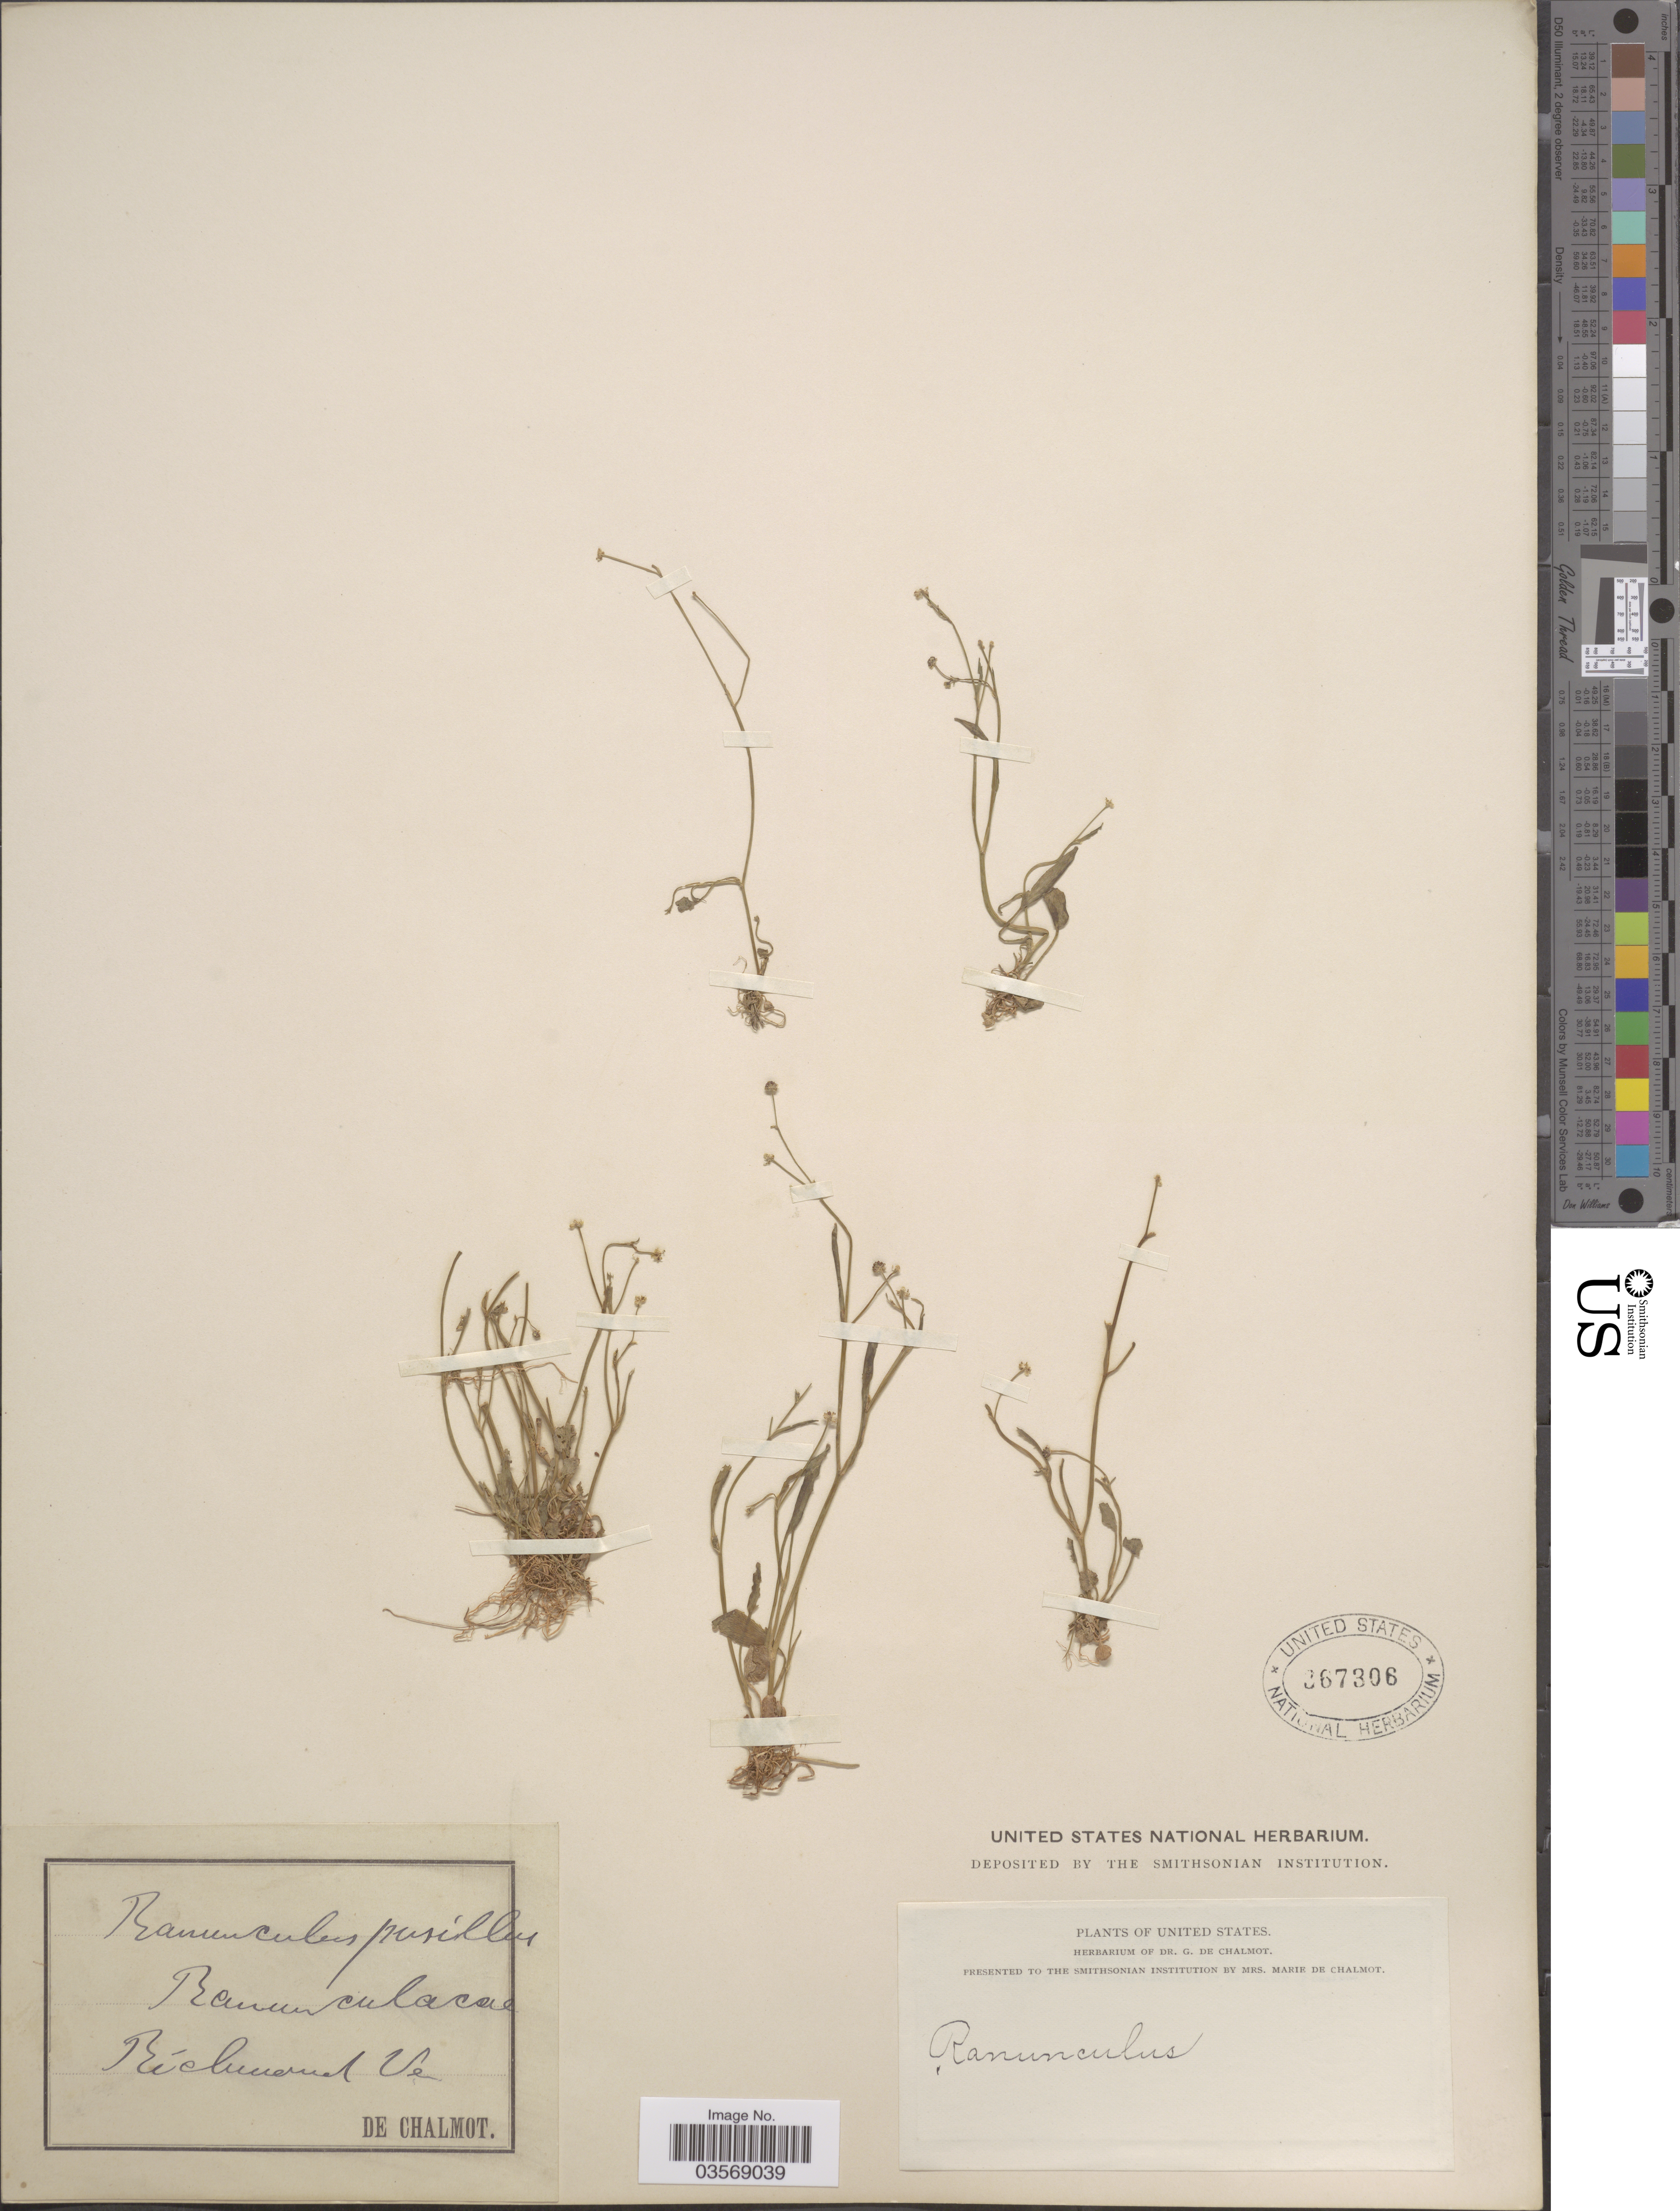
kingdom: Plantae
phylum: Tracheophyta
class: Magnoliopsida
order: Ranunculales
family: Ranunculaceae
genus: Ranunculus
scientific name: Ranunculus pusillus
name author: Poir.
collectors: G. de Chalmot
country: United States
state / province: Virginia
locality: Richmond.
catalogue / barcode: US 367306